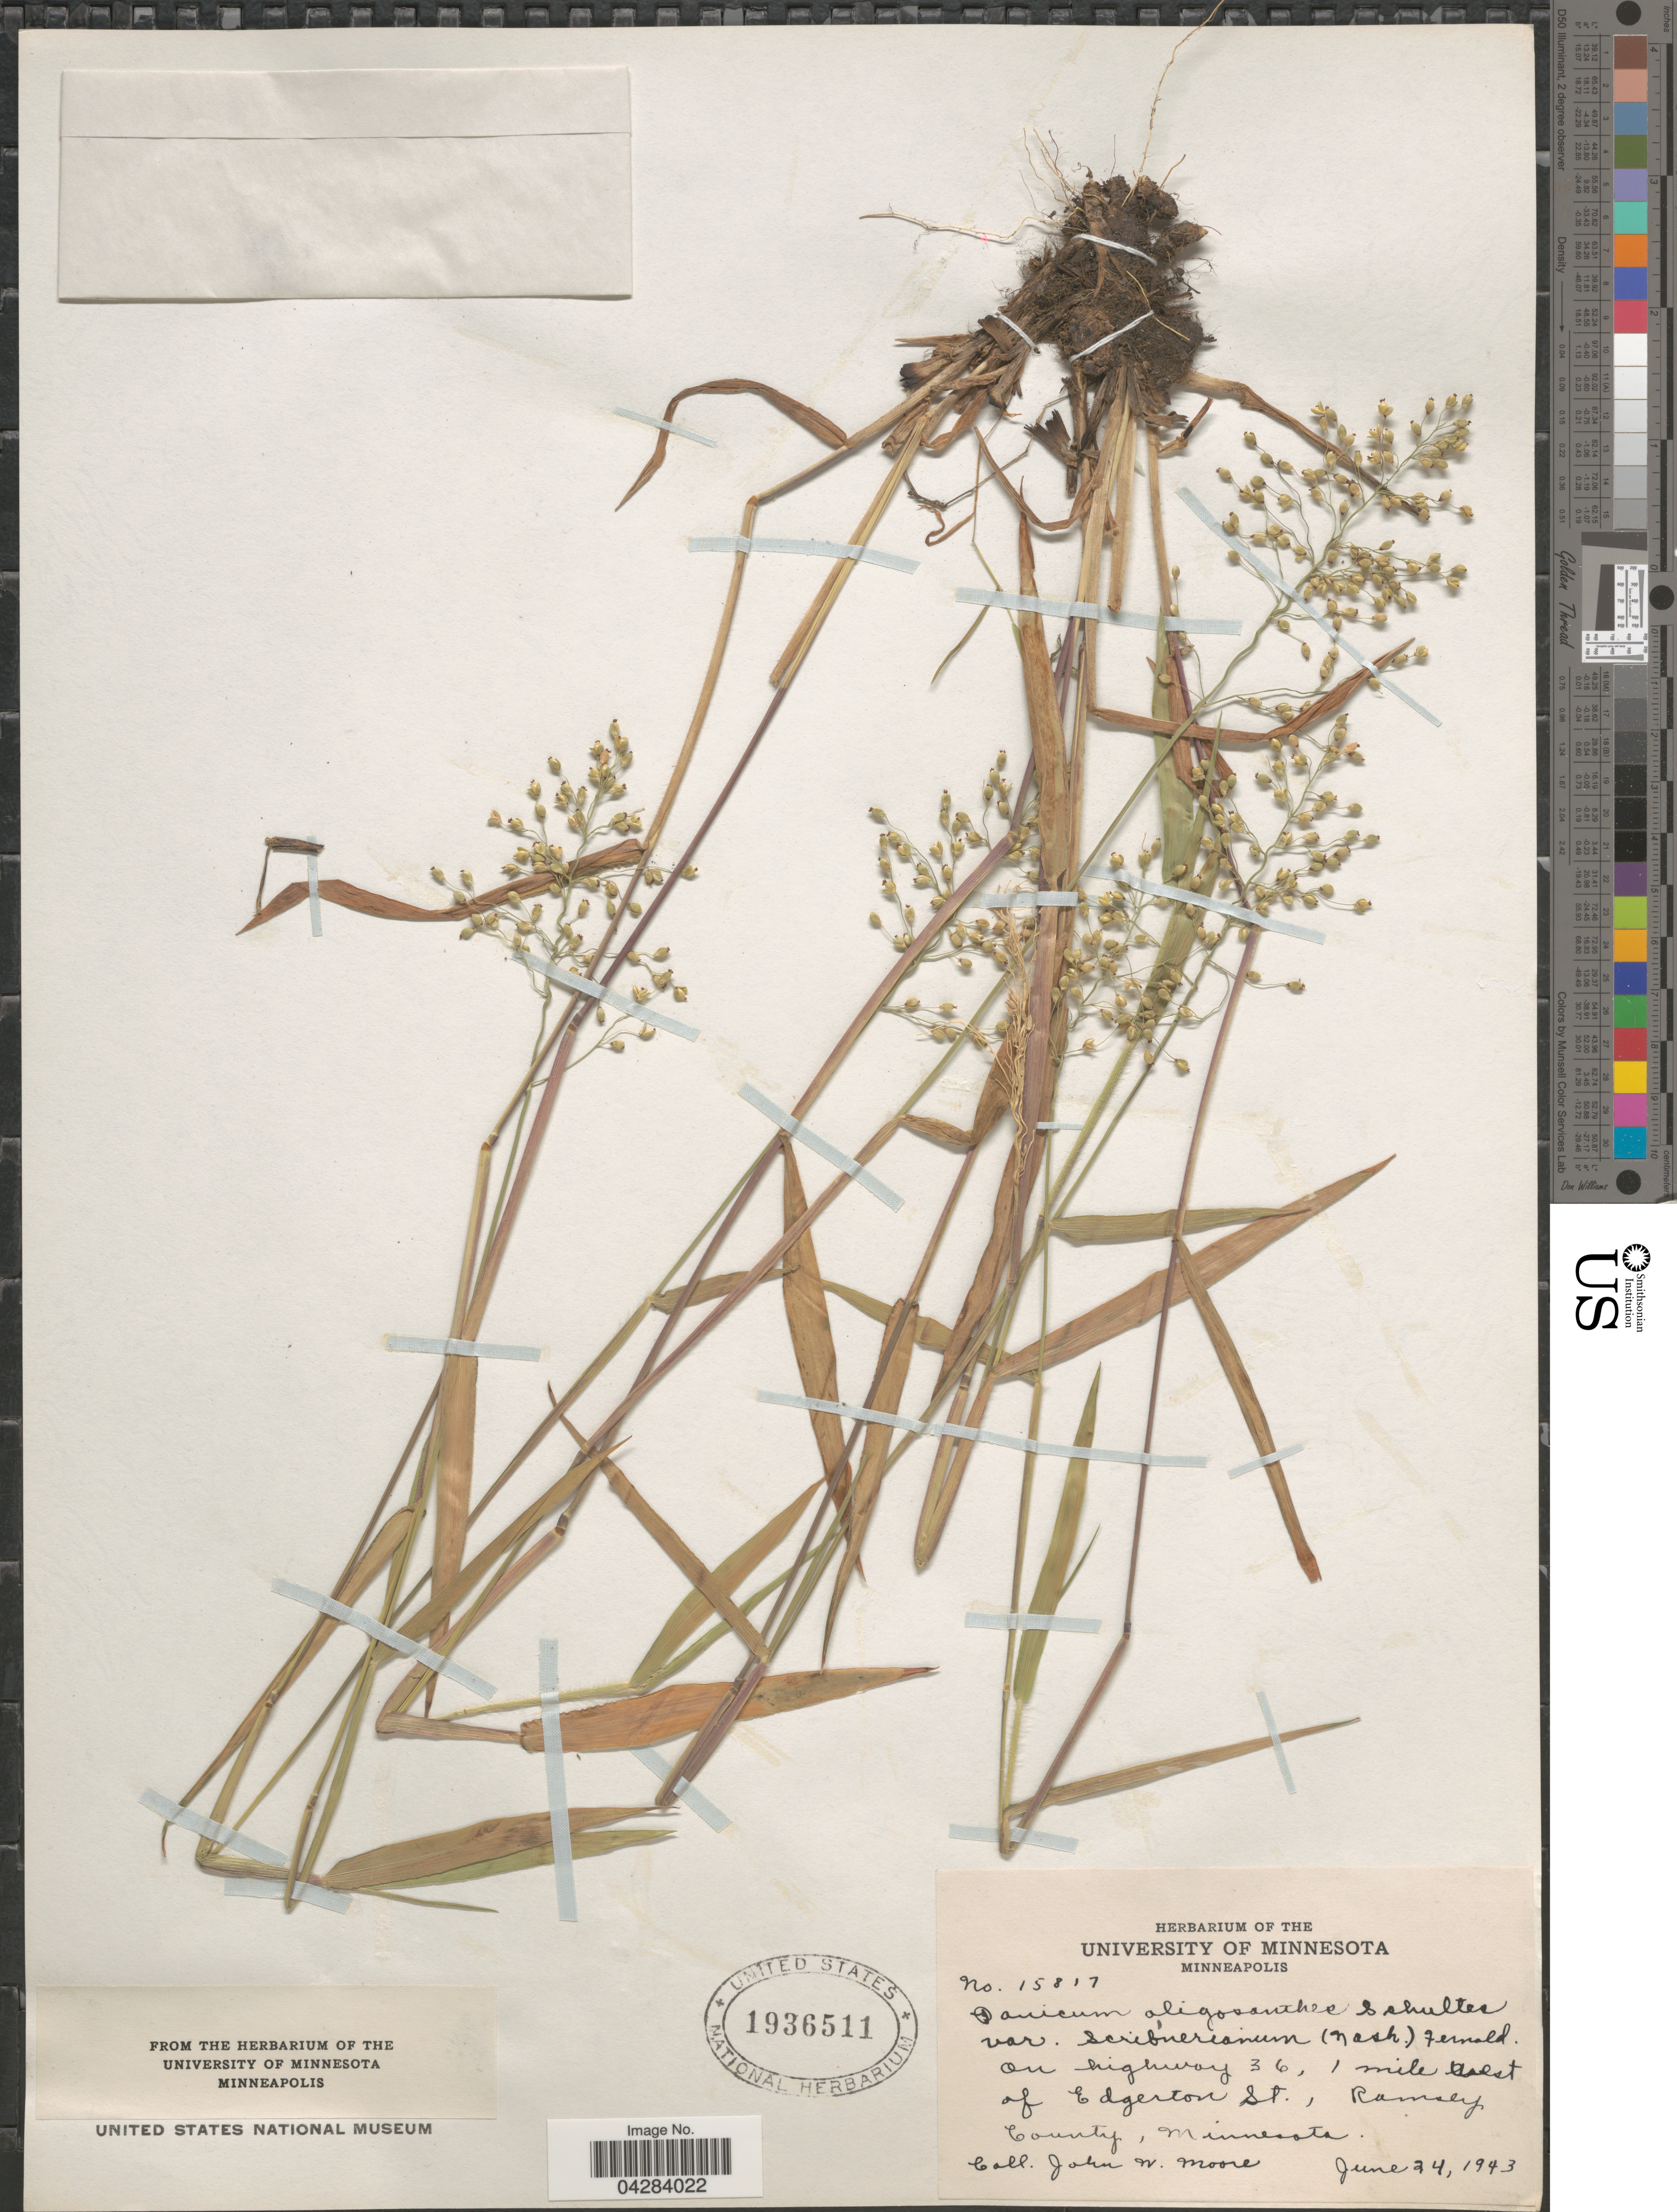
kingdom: Plantae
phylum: Tracheophyta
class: Liliopsida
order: Poales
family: Poaceae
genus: Dichanthelium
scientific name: Dichanthelium oligosanthes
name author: (Schult.) Gould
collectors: J. Moore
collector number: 15817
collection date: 1943-06-24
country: United States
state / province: Minnesota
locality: On highway 36, 1 mile west of Edgerton St., Ramsey County.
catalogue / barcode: US 1936511